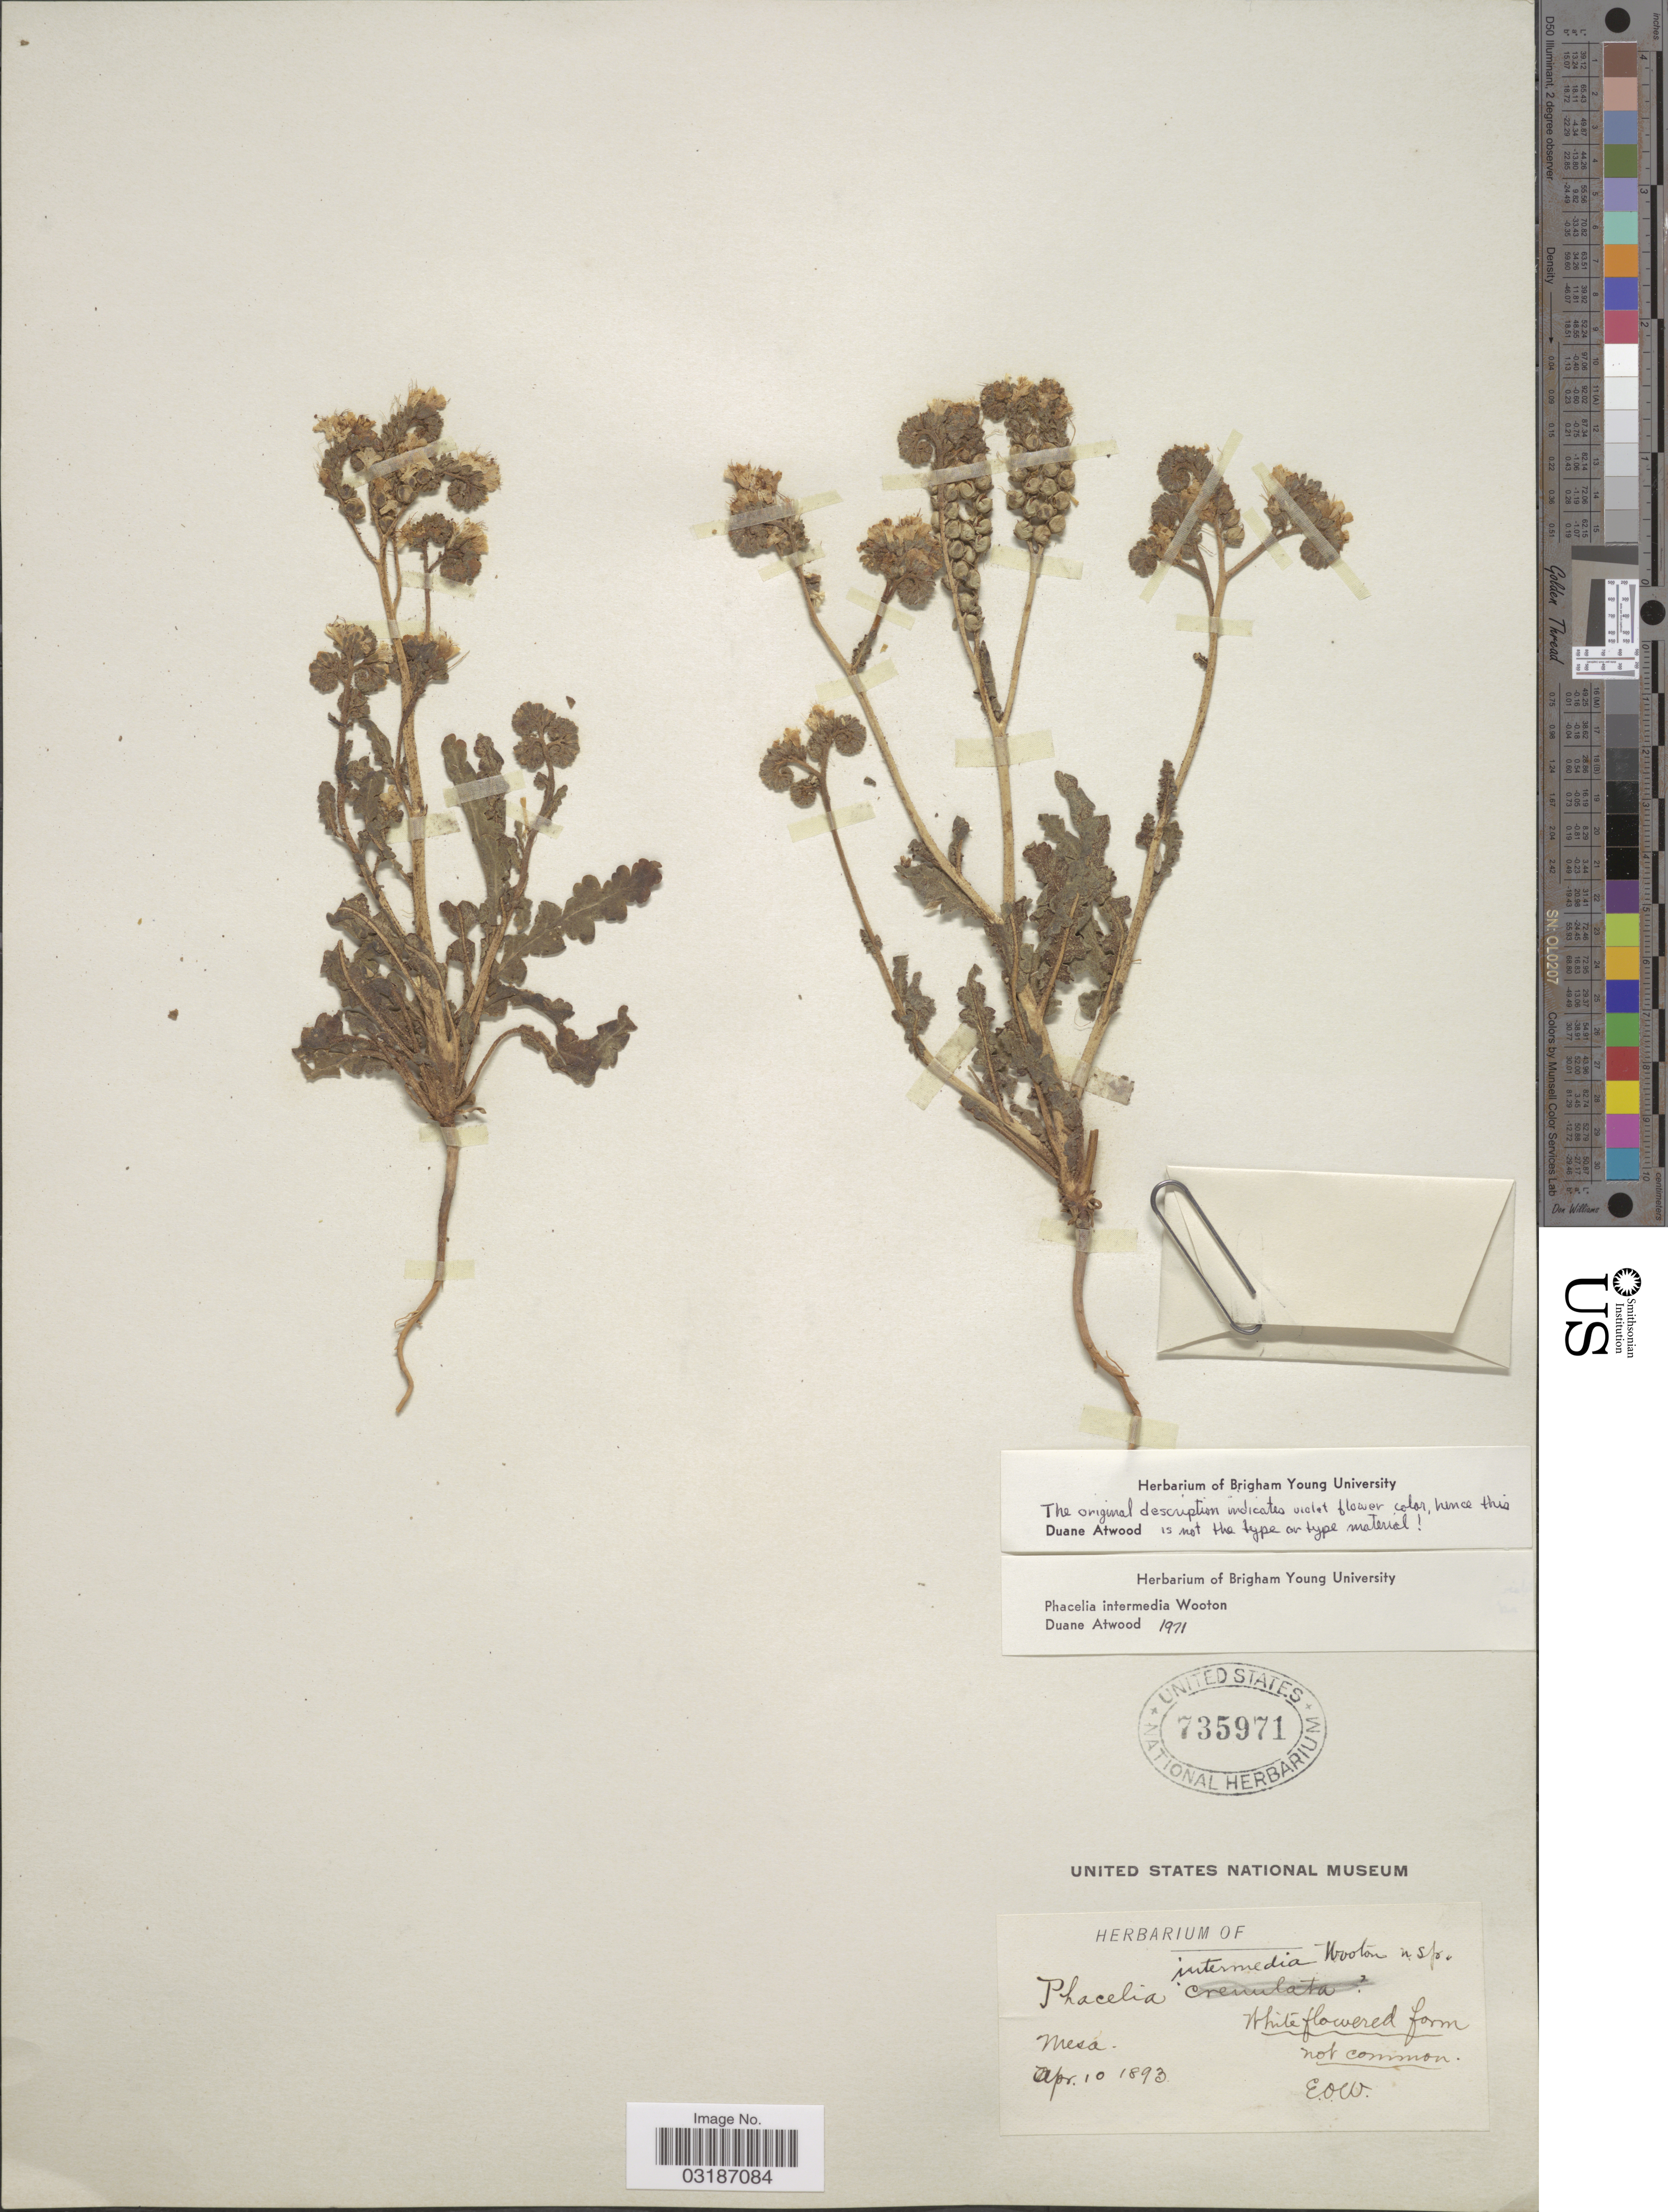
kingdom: Plantae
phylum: Tracheophyta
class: Magnoliopsida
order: Boraginales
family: Hydrophyllaceae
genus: Phacelia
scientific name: Phacelia intermedia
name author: Wooton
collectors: E. O. W.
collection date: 1893-04-10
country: United States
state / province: Arizona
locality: Mesa.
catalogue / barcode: US 735971